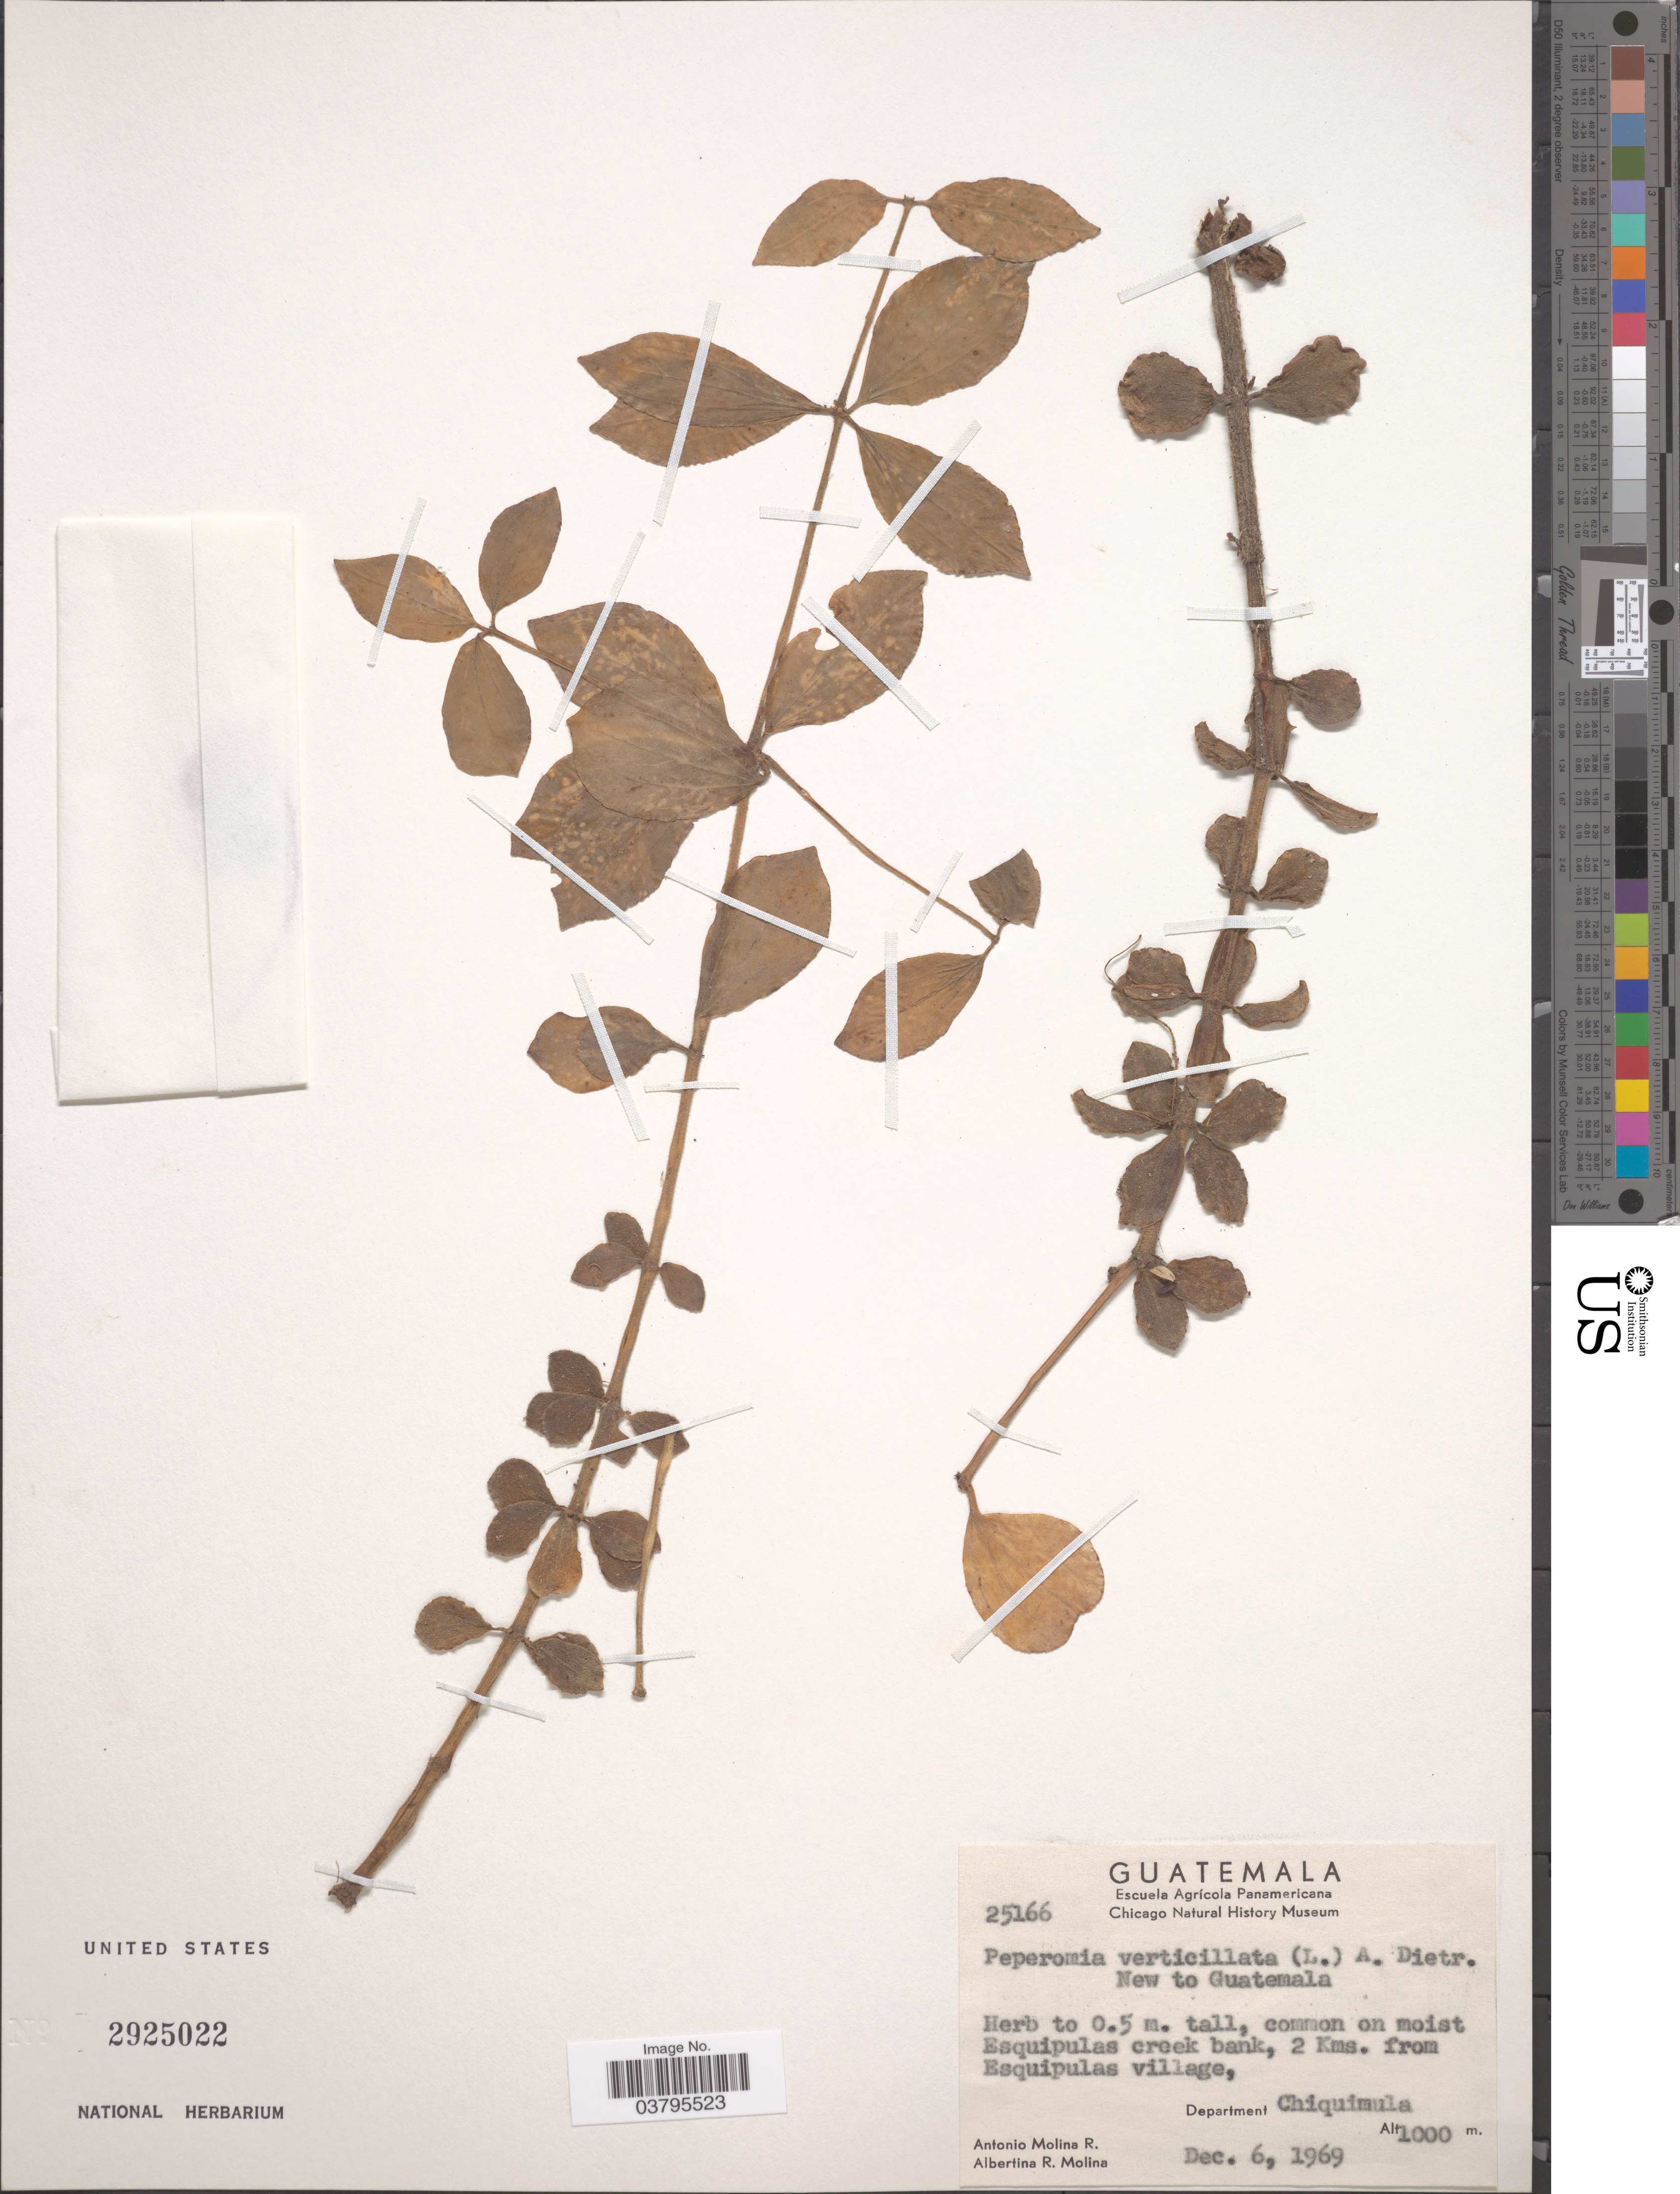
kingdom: Plantae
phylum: Tracheophyta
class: Magnoliopsida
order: Piperales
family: Piperaceae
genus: Peperomia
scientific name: Peperomia verticillata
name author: (L.) A. Dietr.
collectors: A. Molina R. & A. R. Molina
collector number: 25166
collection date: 1969-12-06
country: Guatemala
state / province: Chiquimula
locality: Common on moist Esquipulas creek bank, 2 Kms. from Esquipulas village, Department Chiquimula.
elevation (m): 1000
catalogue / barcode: US 2925022